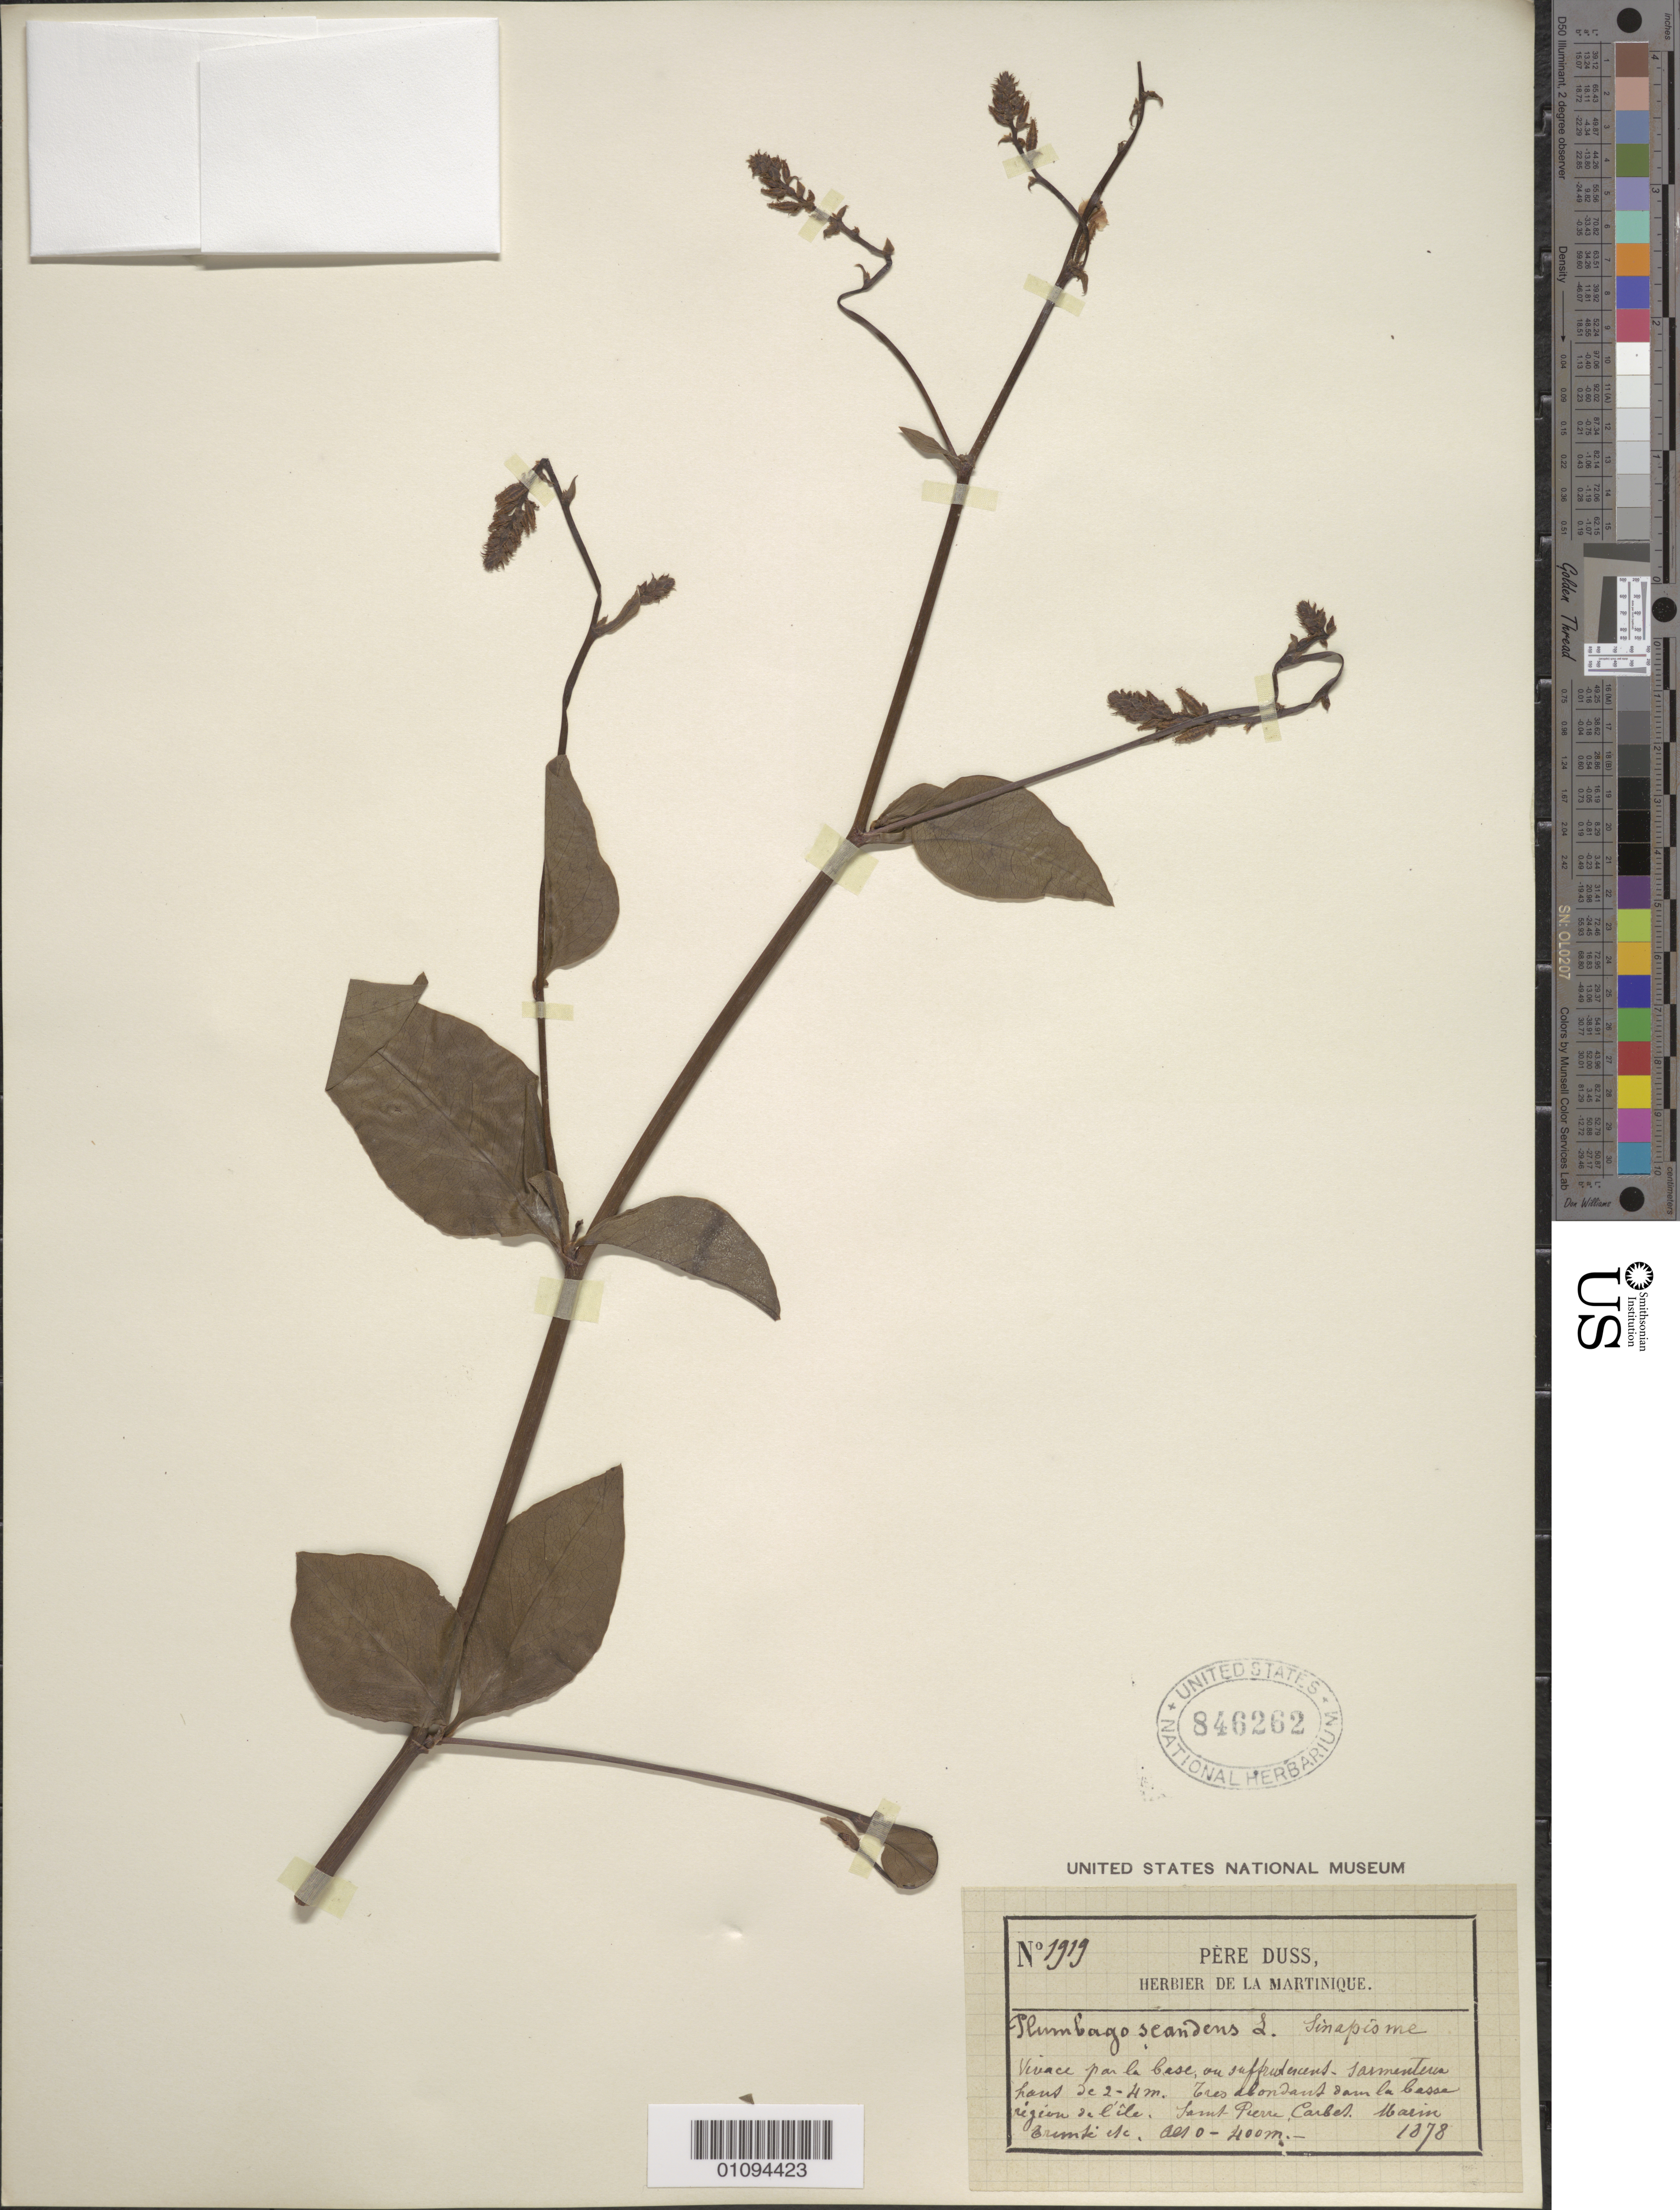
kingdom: Plantae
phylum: Tracheophyta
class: Magnoliopsida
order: Caryophyllales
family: Plumbaginaceae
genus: Plumbago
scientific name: Plumbago scandens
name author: L.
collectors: Père Duss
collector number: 1919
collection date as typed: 1878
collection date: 1878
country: Martinique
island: Martinique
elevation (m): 0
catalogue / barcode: US 846262